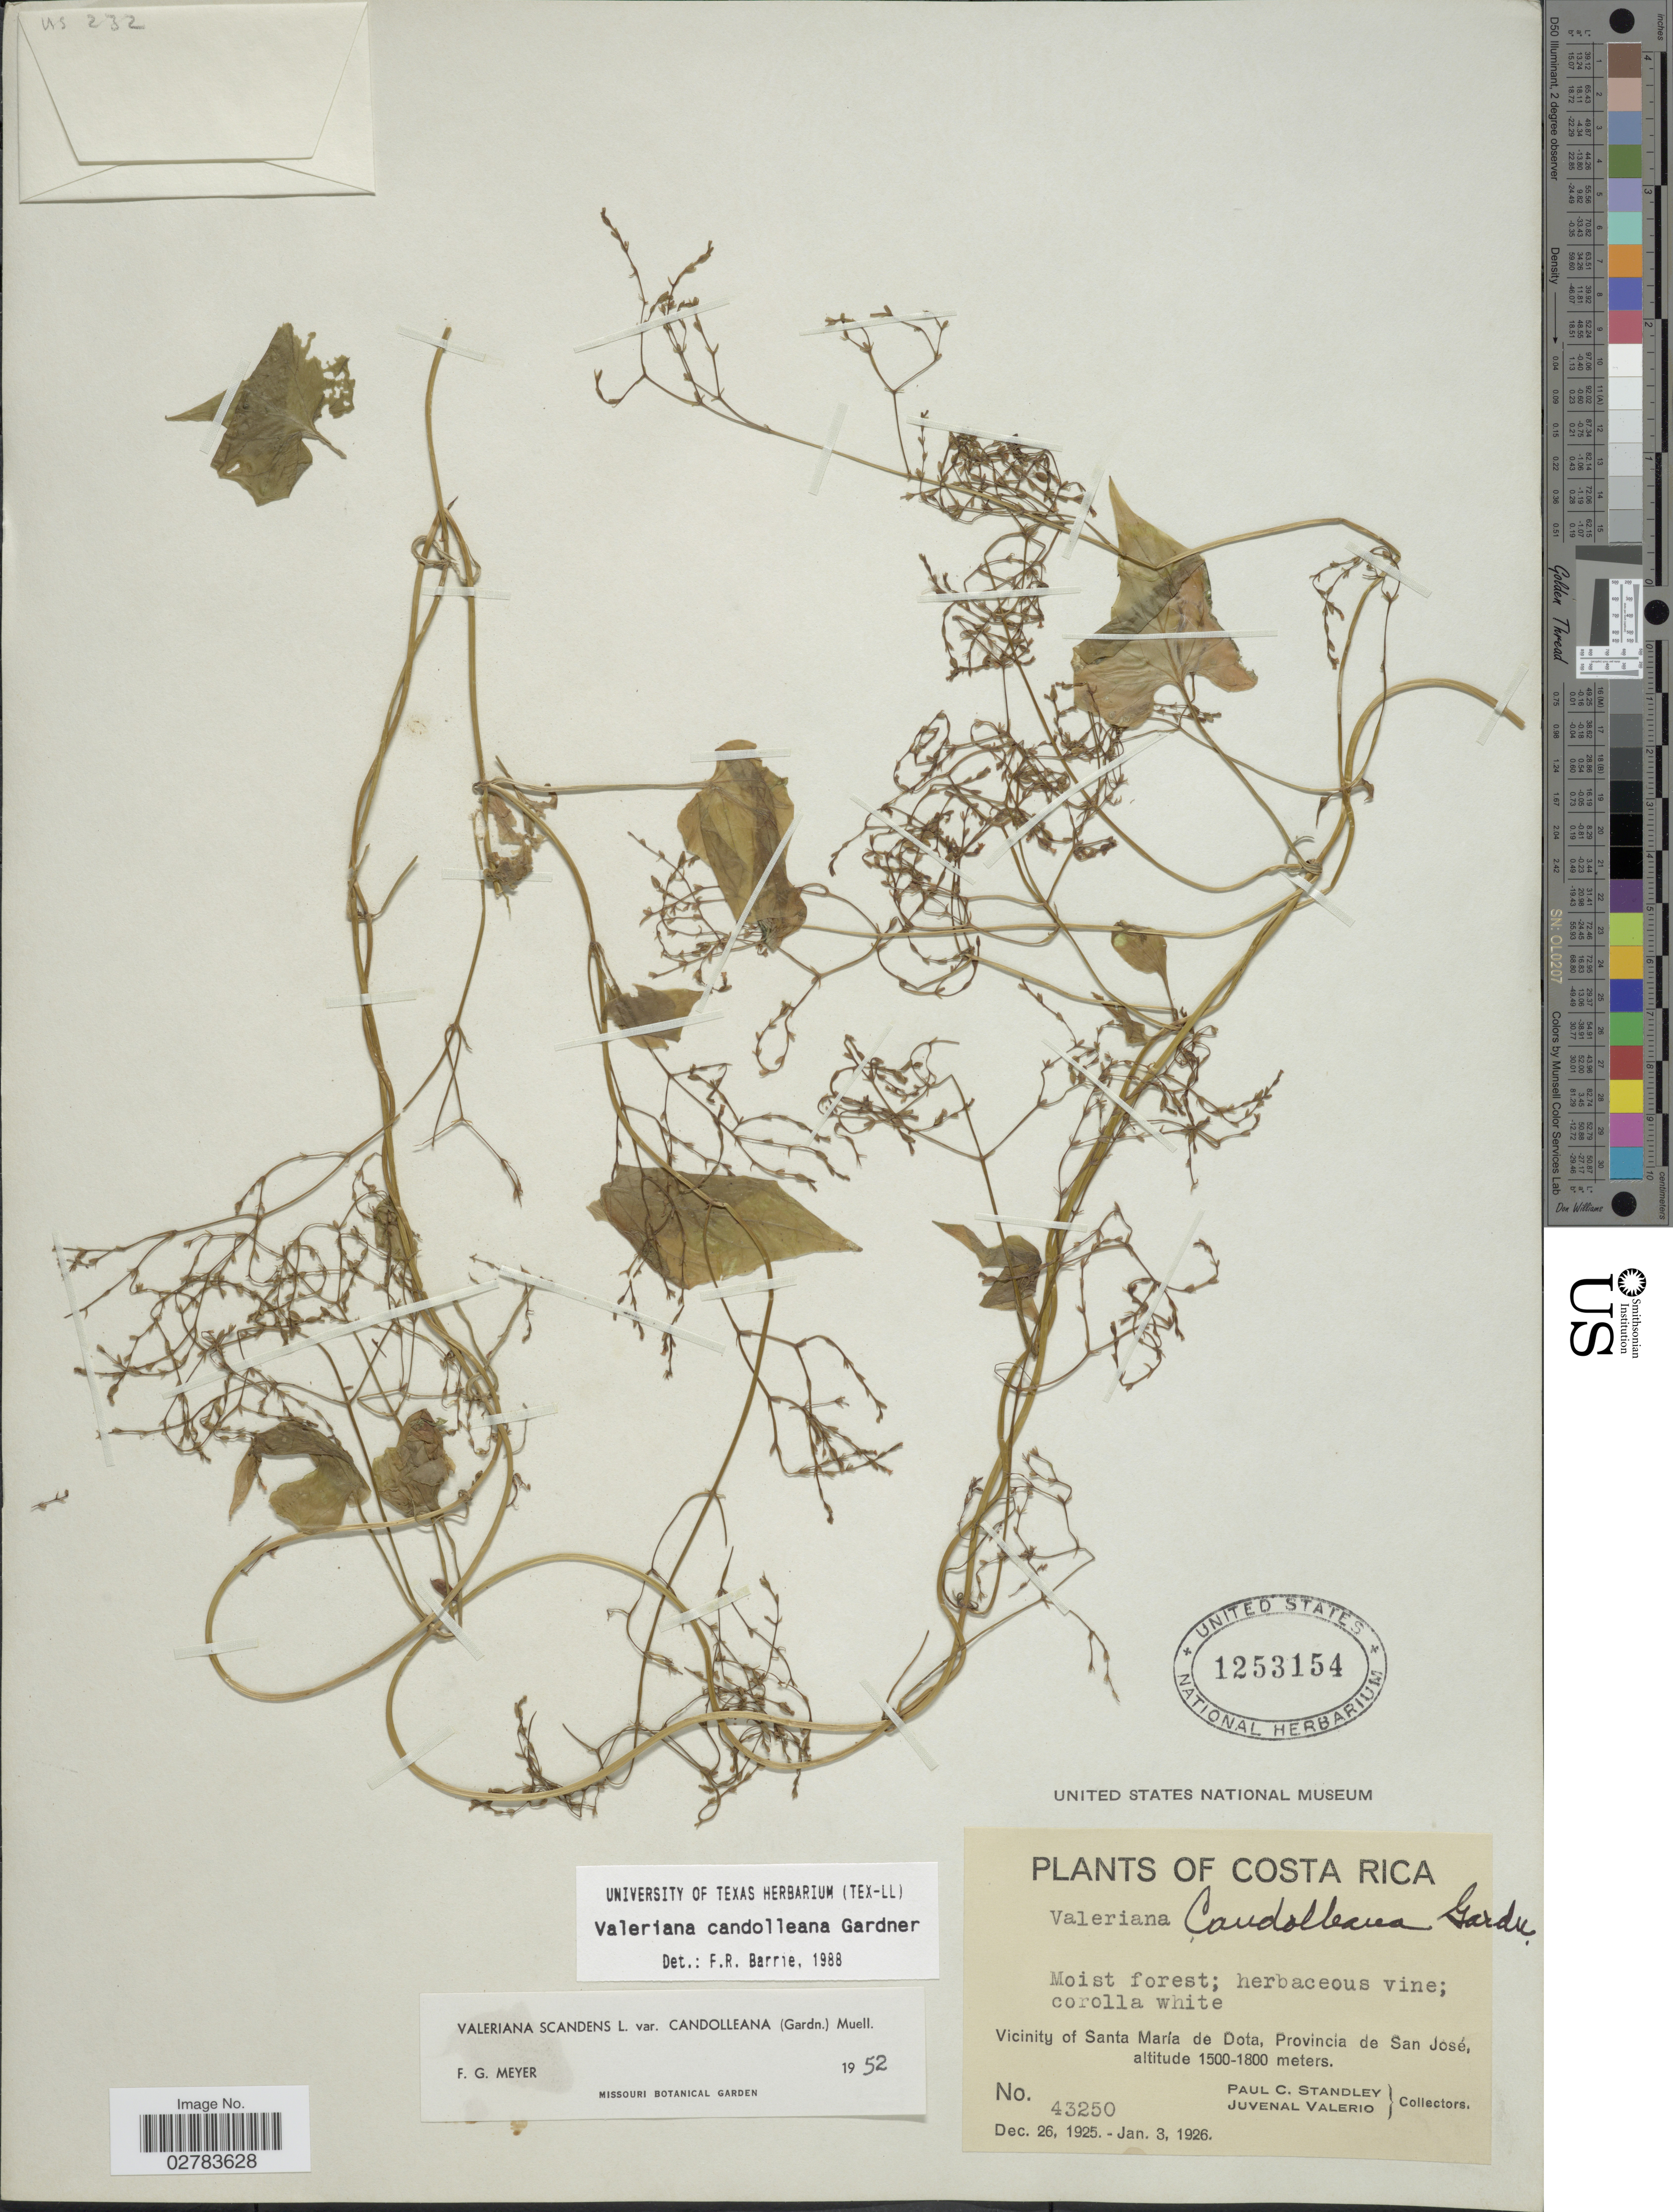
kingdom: Plantae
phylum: Tracheophyta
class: Magnoliopsida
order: Dipsacales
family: Caprifoliaceae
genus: Valeriana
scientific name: Valeriana candolleana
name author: Gardner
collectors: P. C. Standley & J. Valerio R.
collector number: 43250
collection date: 1925-12-26/1926-01-03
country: Costa Rica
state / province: San José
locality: Vicinity of Santa María de Dota, Provincia de San José.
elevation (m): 1500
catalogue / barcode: US 1253154